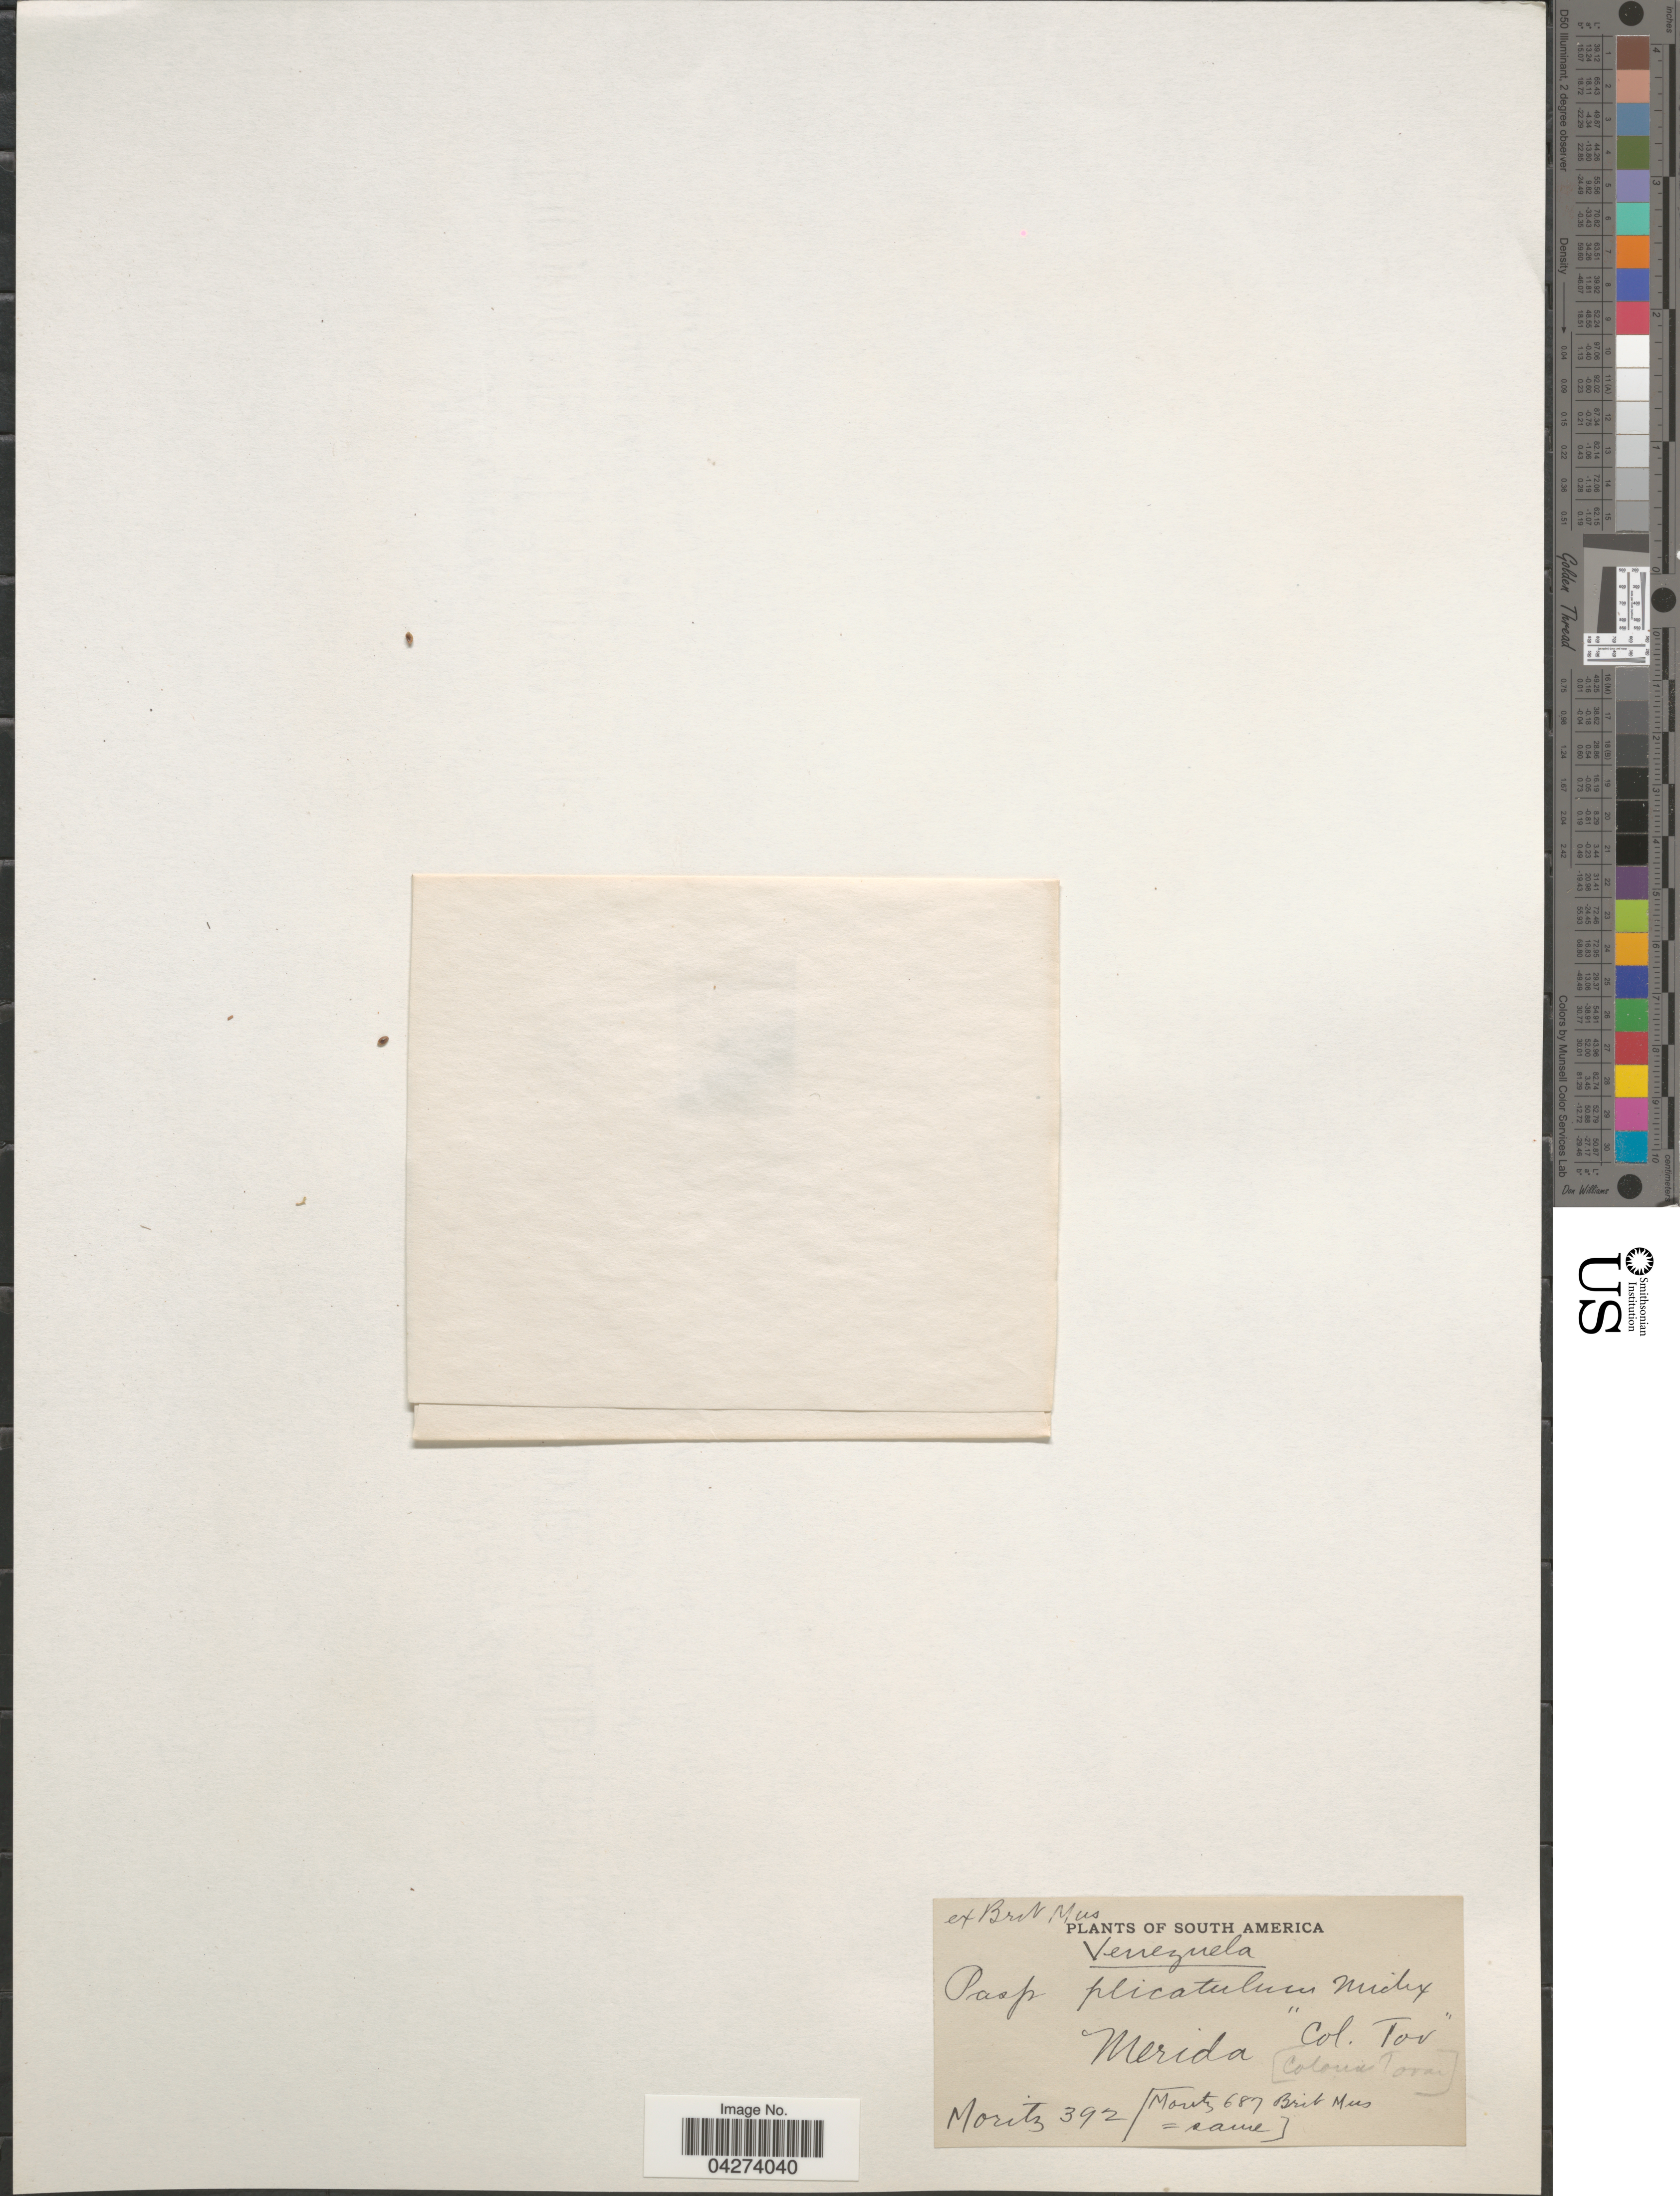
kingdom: Plantae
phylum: Tracheophyta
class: Liliopsida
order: Poales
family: Poaceae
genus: Paspalum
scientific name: Paspalum plicatulum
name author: Michx.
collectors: Moritz, --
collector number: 392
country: Venezuela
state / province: Merida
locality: Colona Tovar.